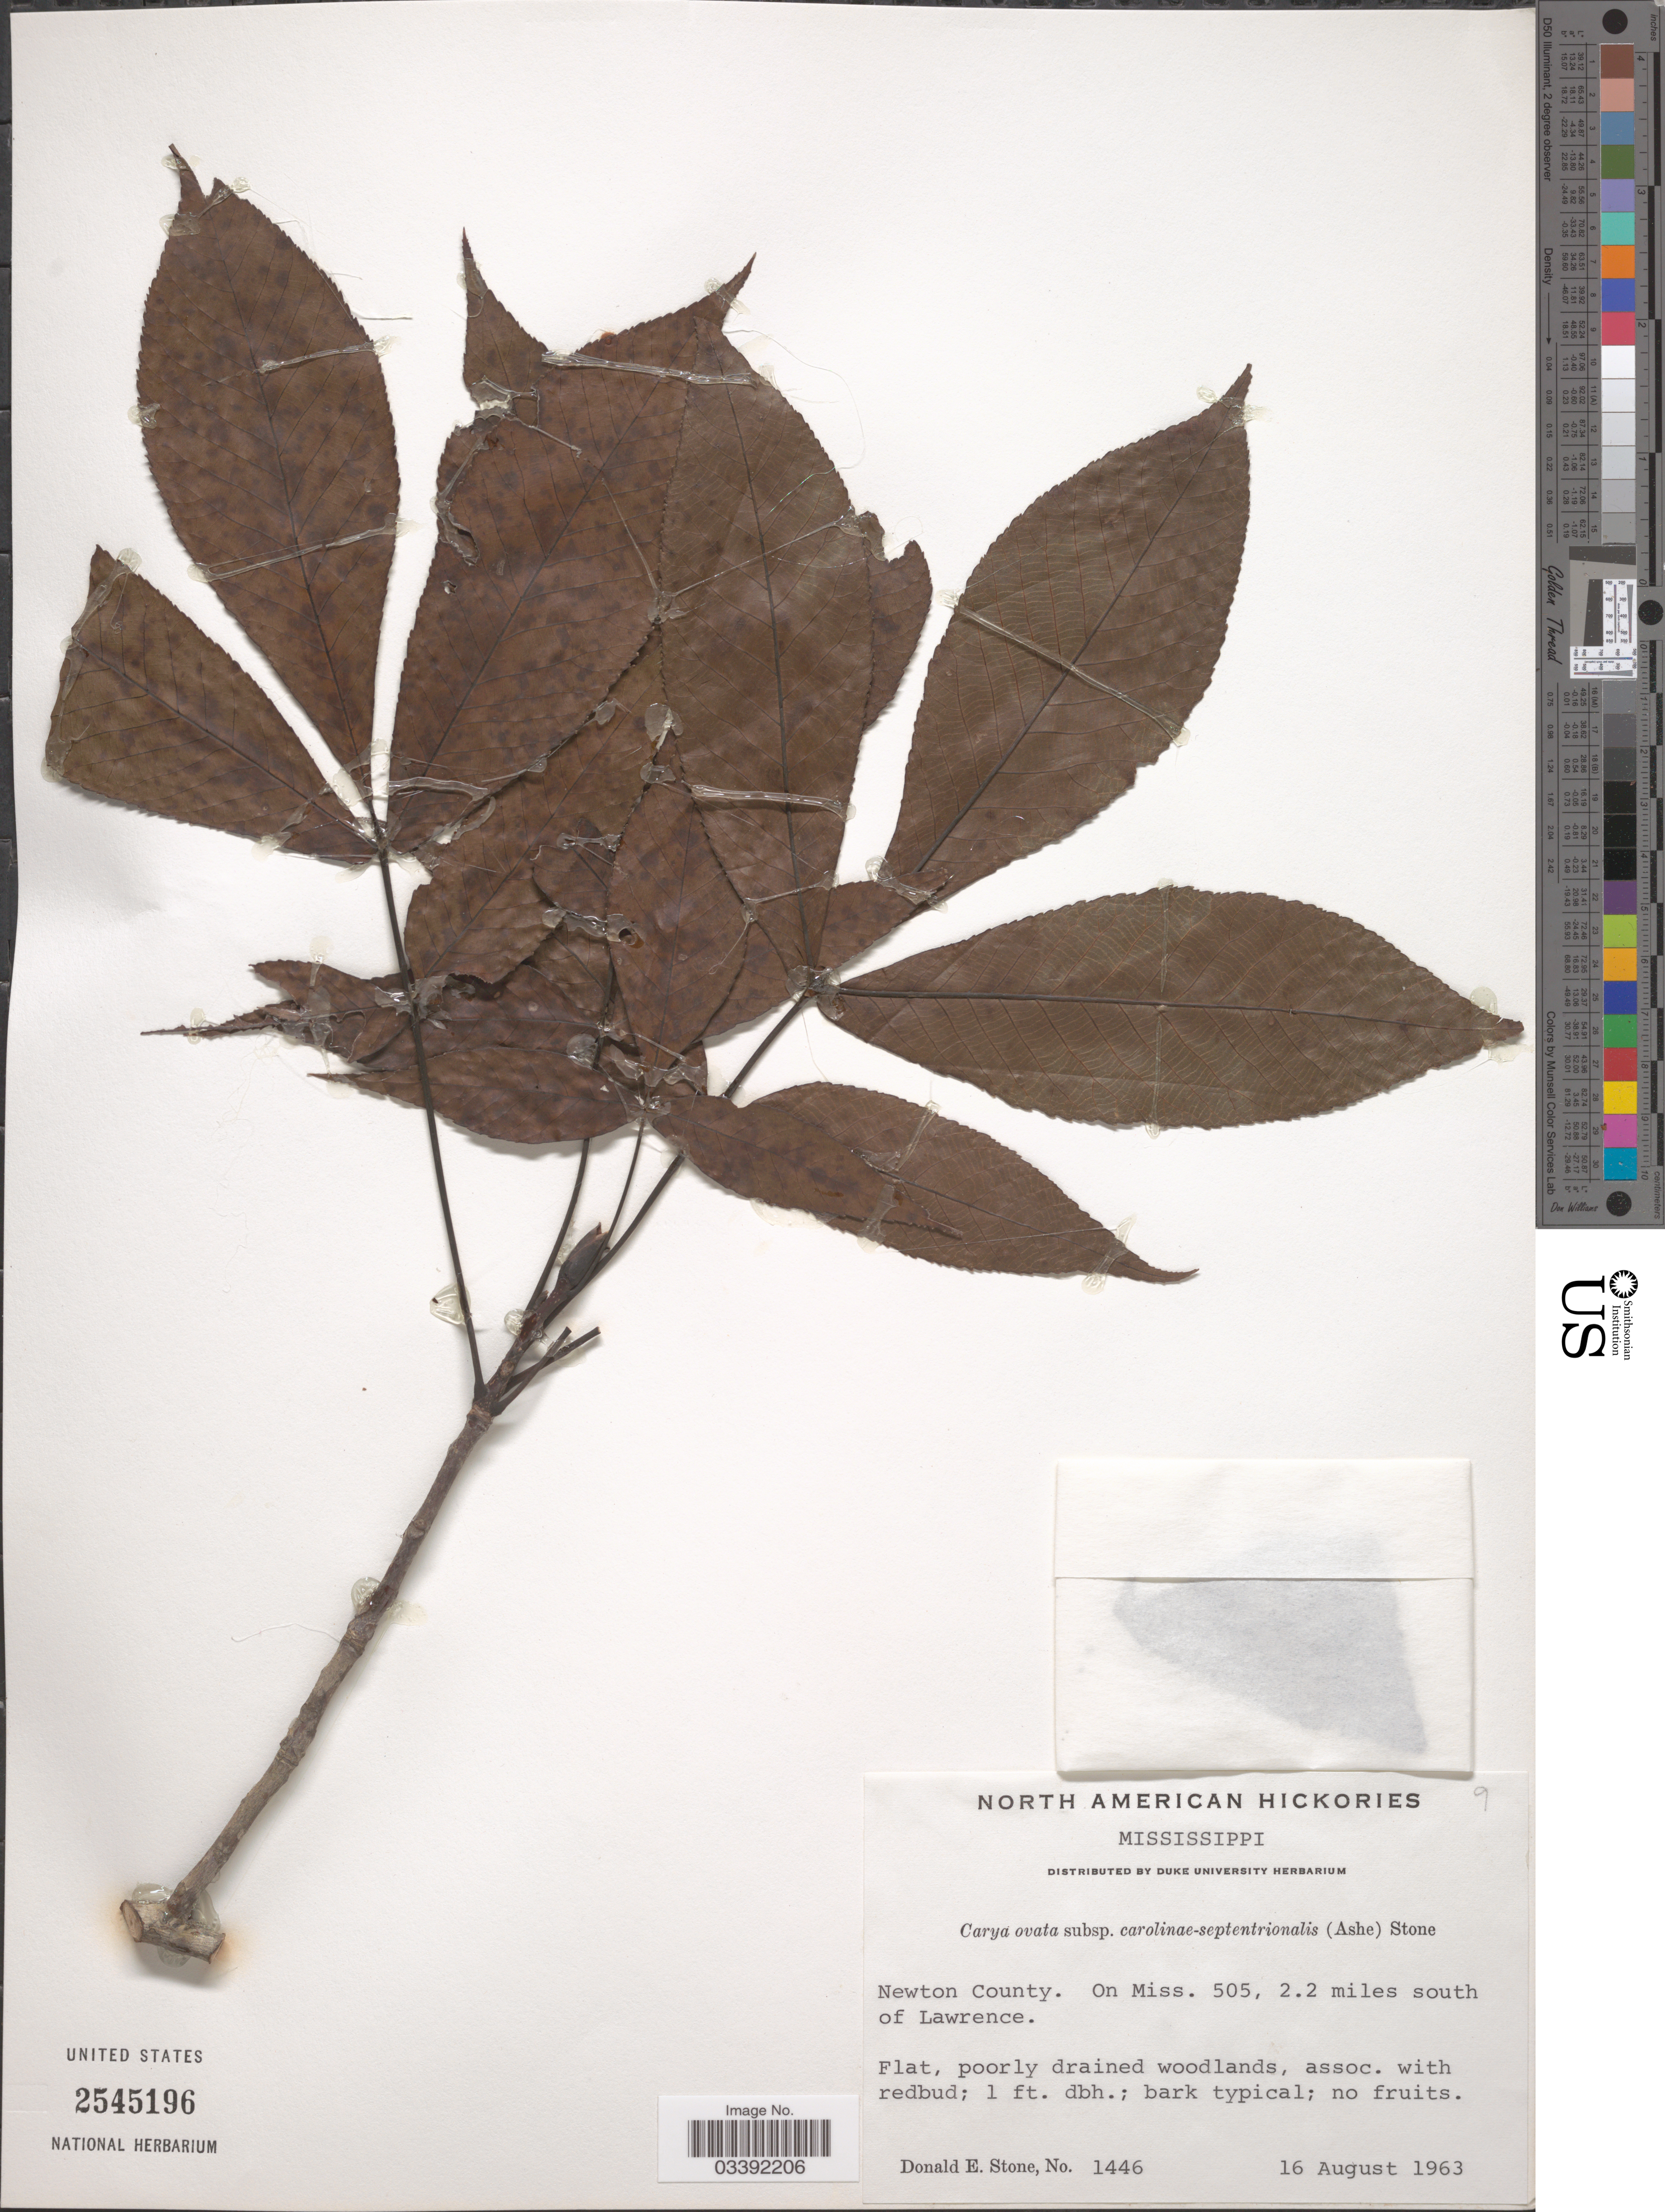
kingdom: Plantae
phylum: Tracheophyta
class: Magnoliopsida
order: Fagales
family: Juglandaceae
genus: Carya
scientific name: Carya ovata subsp. carolinae-septentrionalis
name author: (Ashe) Engl. & Graebn.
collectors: D. Stone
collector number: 1446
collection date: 1963-08-16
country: United States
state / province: Mississippi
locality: Newton County. On Miss. 505, 2.2 miles south of Lawrence.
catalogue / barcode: US 2545196